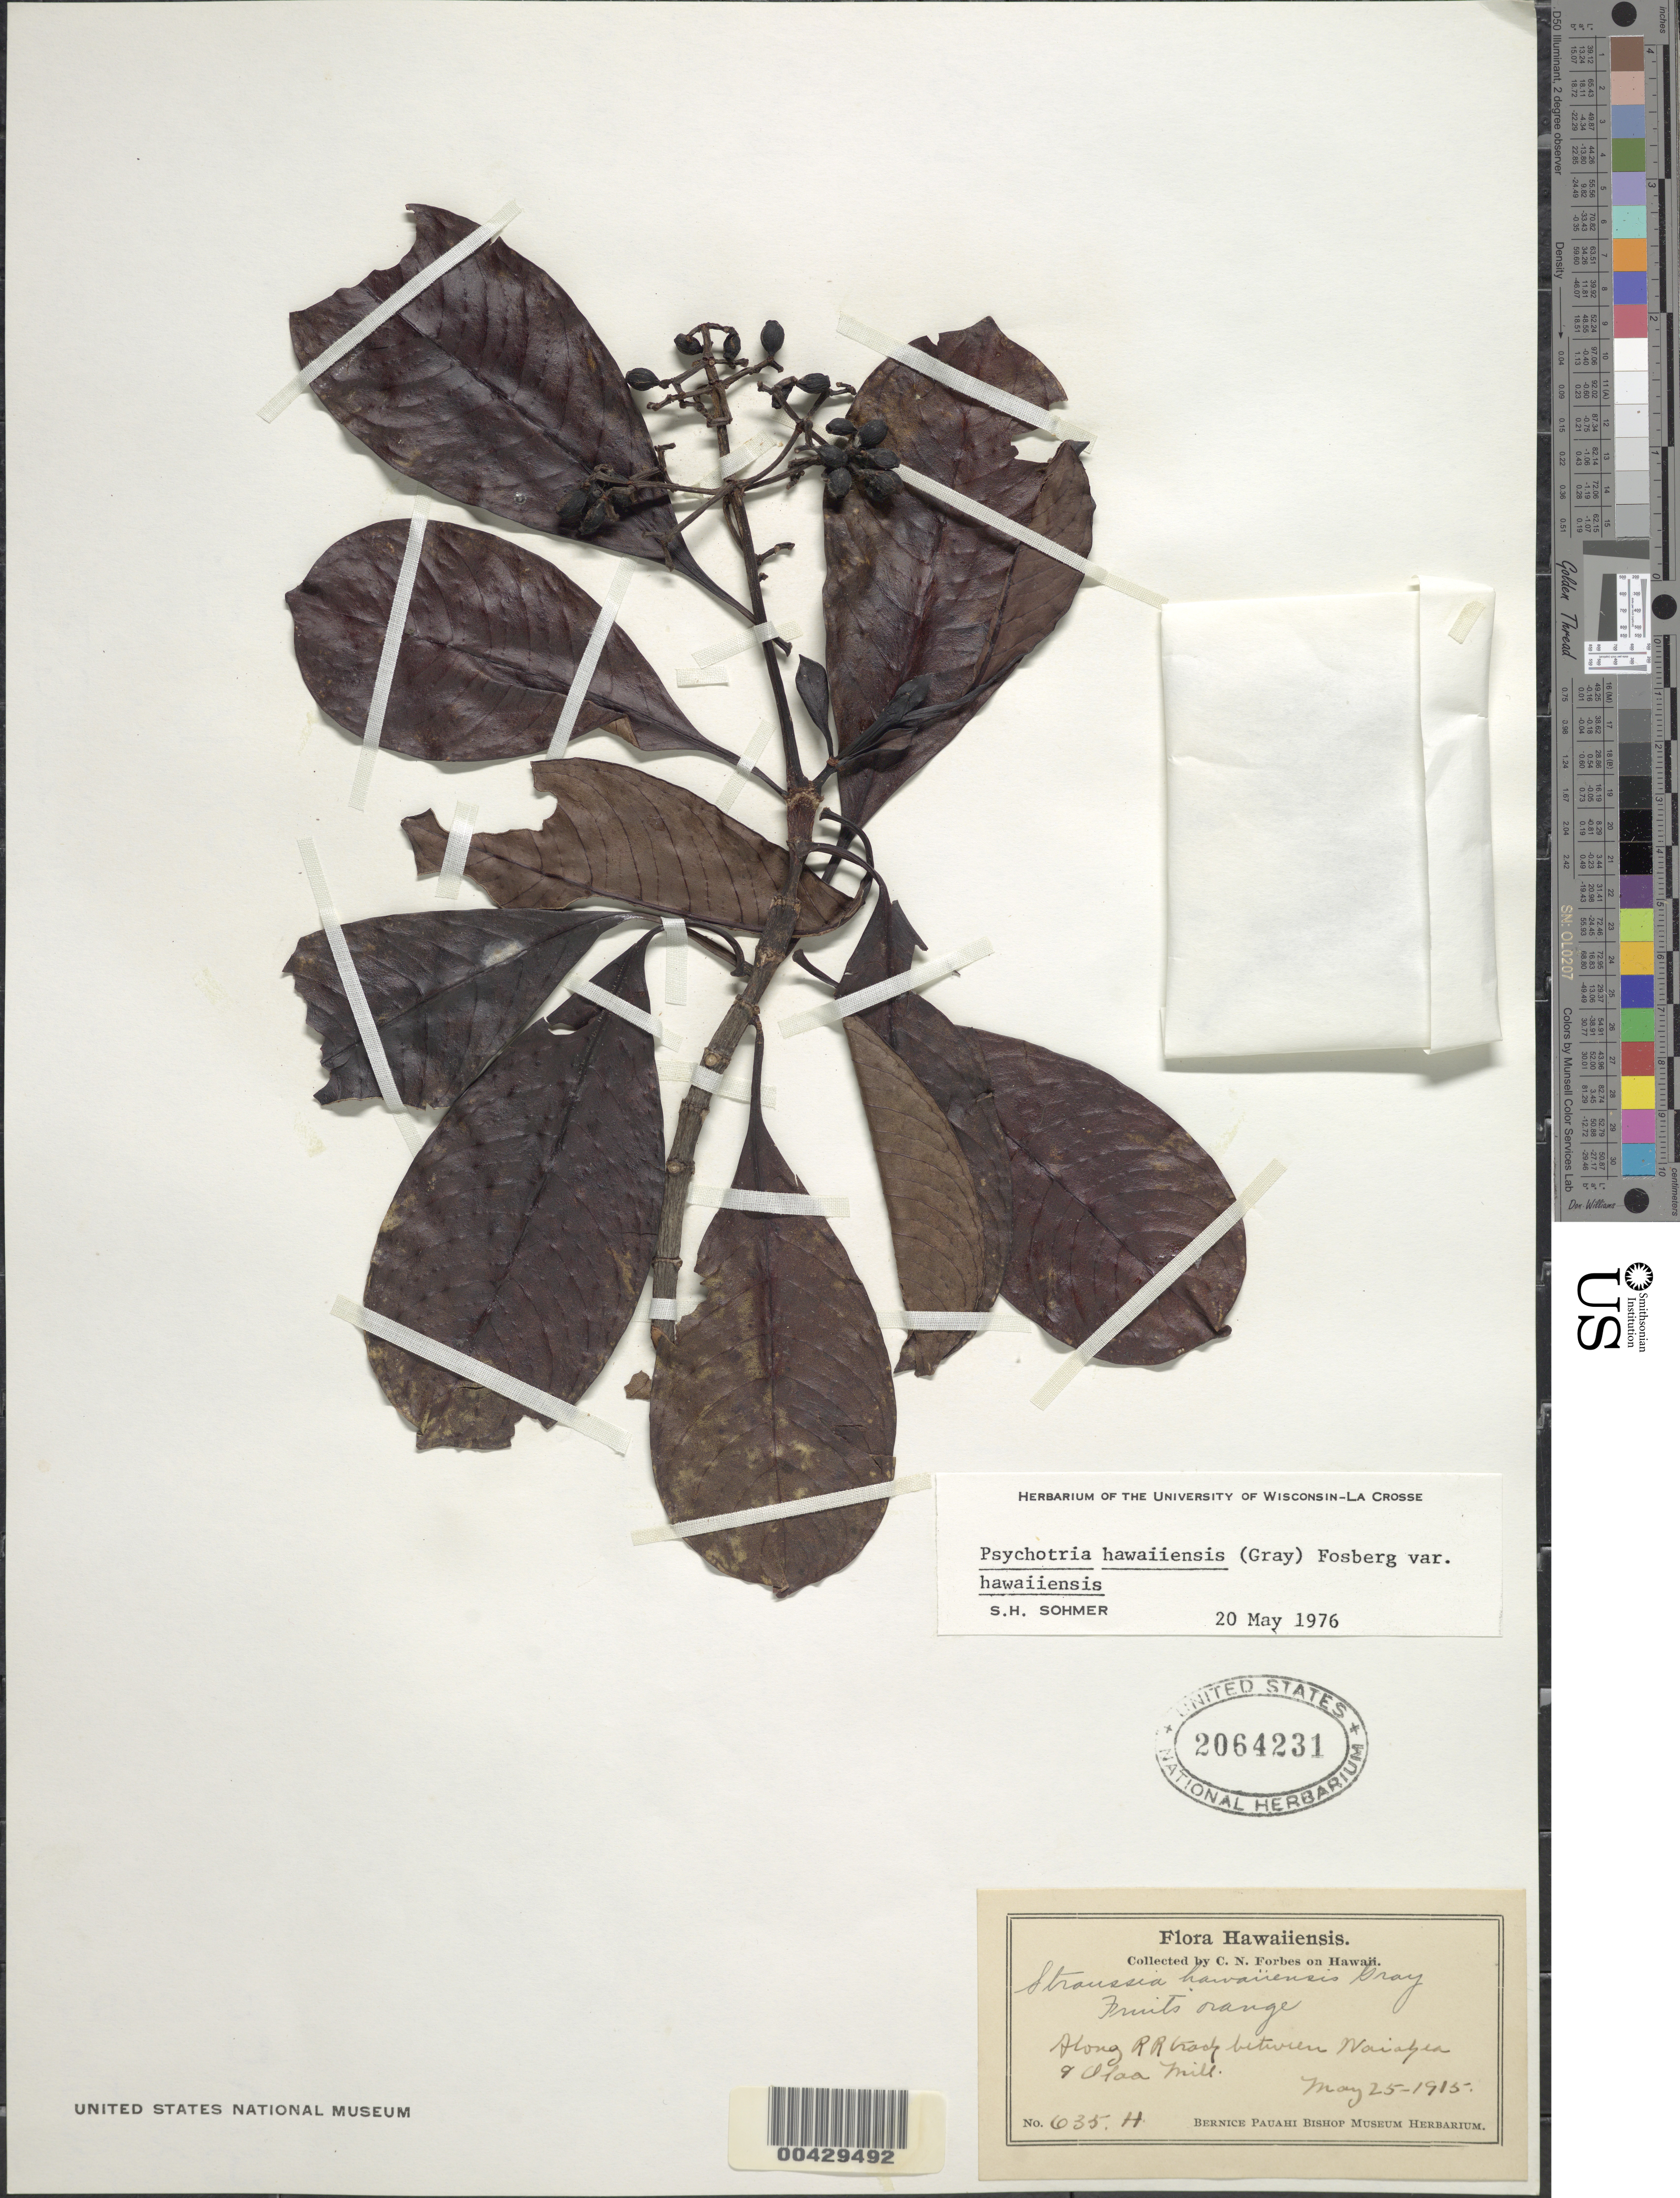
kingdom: Plantae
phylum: Tracheophyta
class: Magnoliopsida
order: Gentianales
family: Rubiaceae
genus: Psychotria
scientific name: Psychotria hawaiiensis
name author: (A. Gray) Fosberg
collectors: C. N. Forbes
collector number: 635.H.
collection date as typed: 25 May 1915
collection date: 1915-05-25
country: United States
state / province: Hawaii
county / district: Hawaii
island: Hawaii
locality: Along railrod track between Waiakea & Olaa Mill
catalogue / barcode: US 2064231